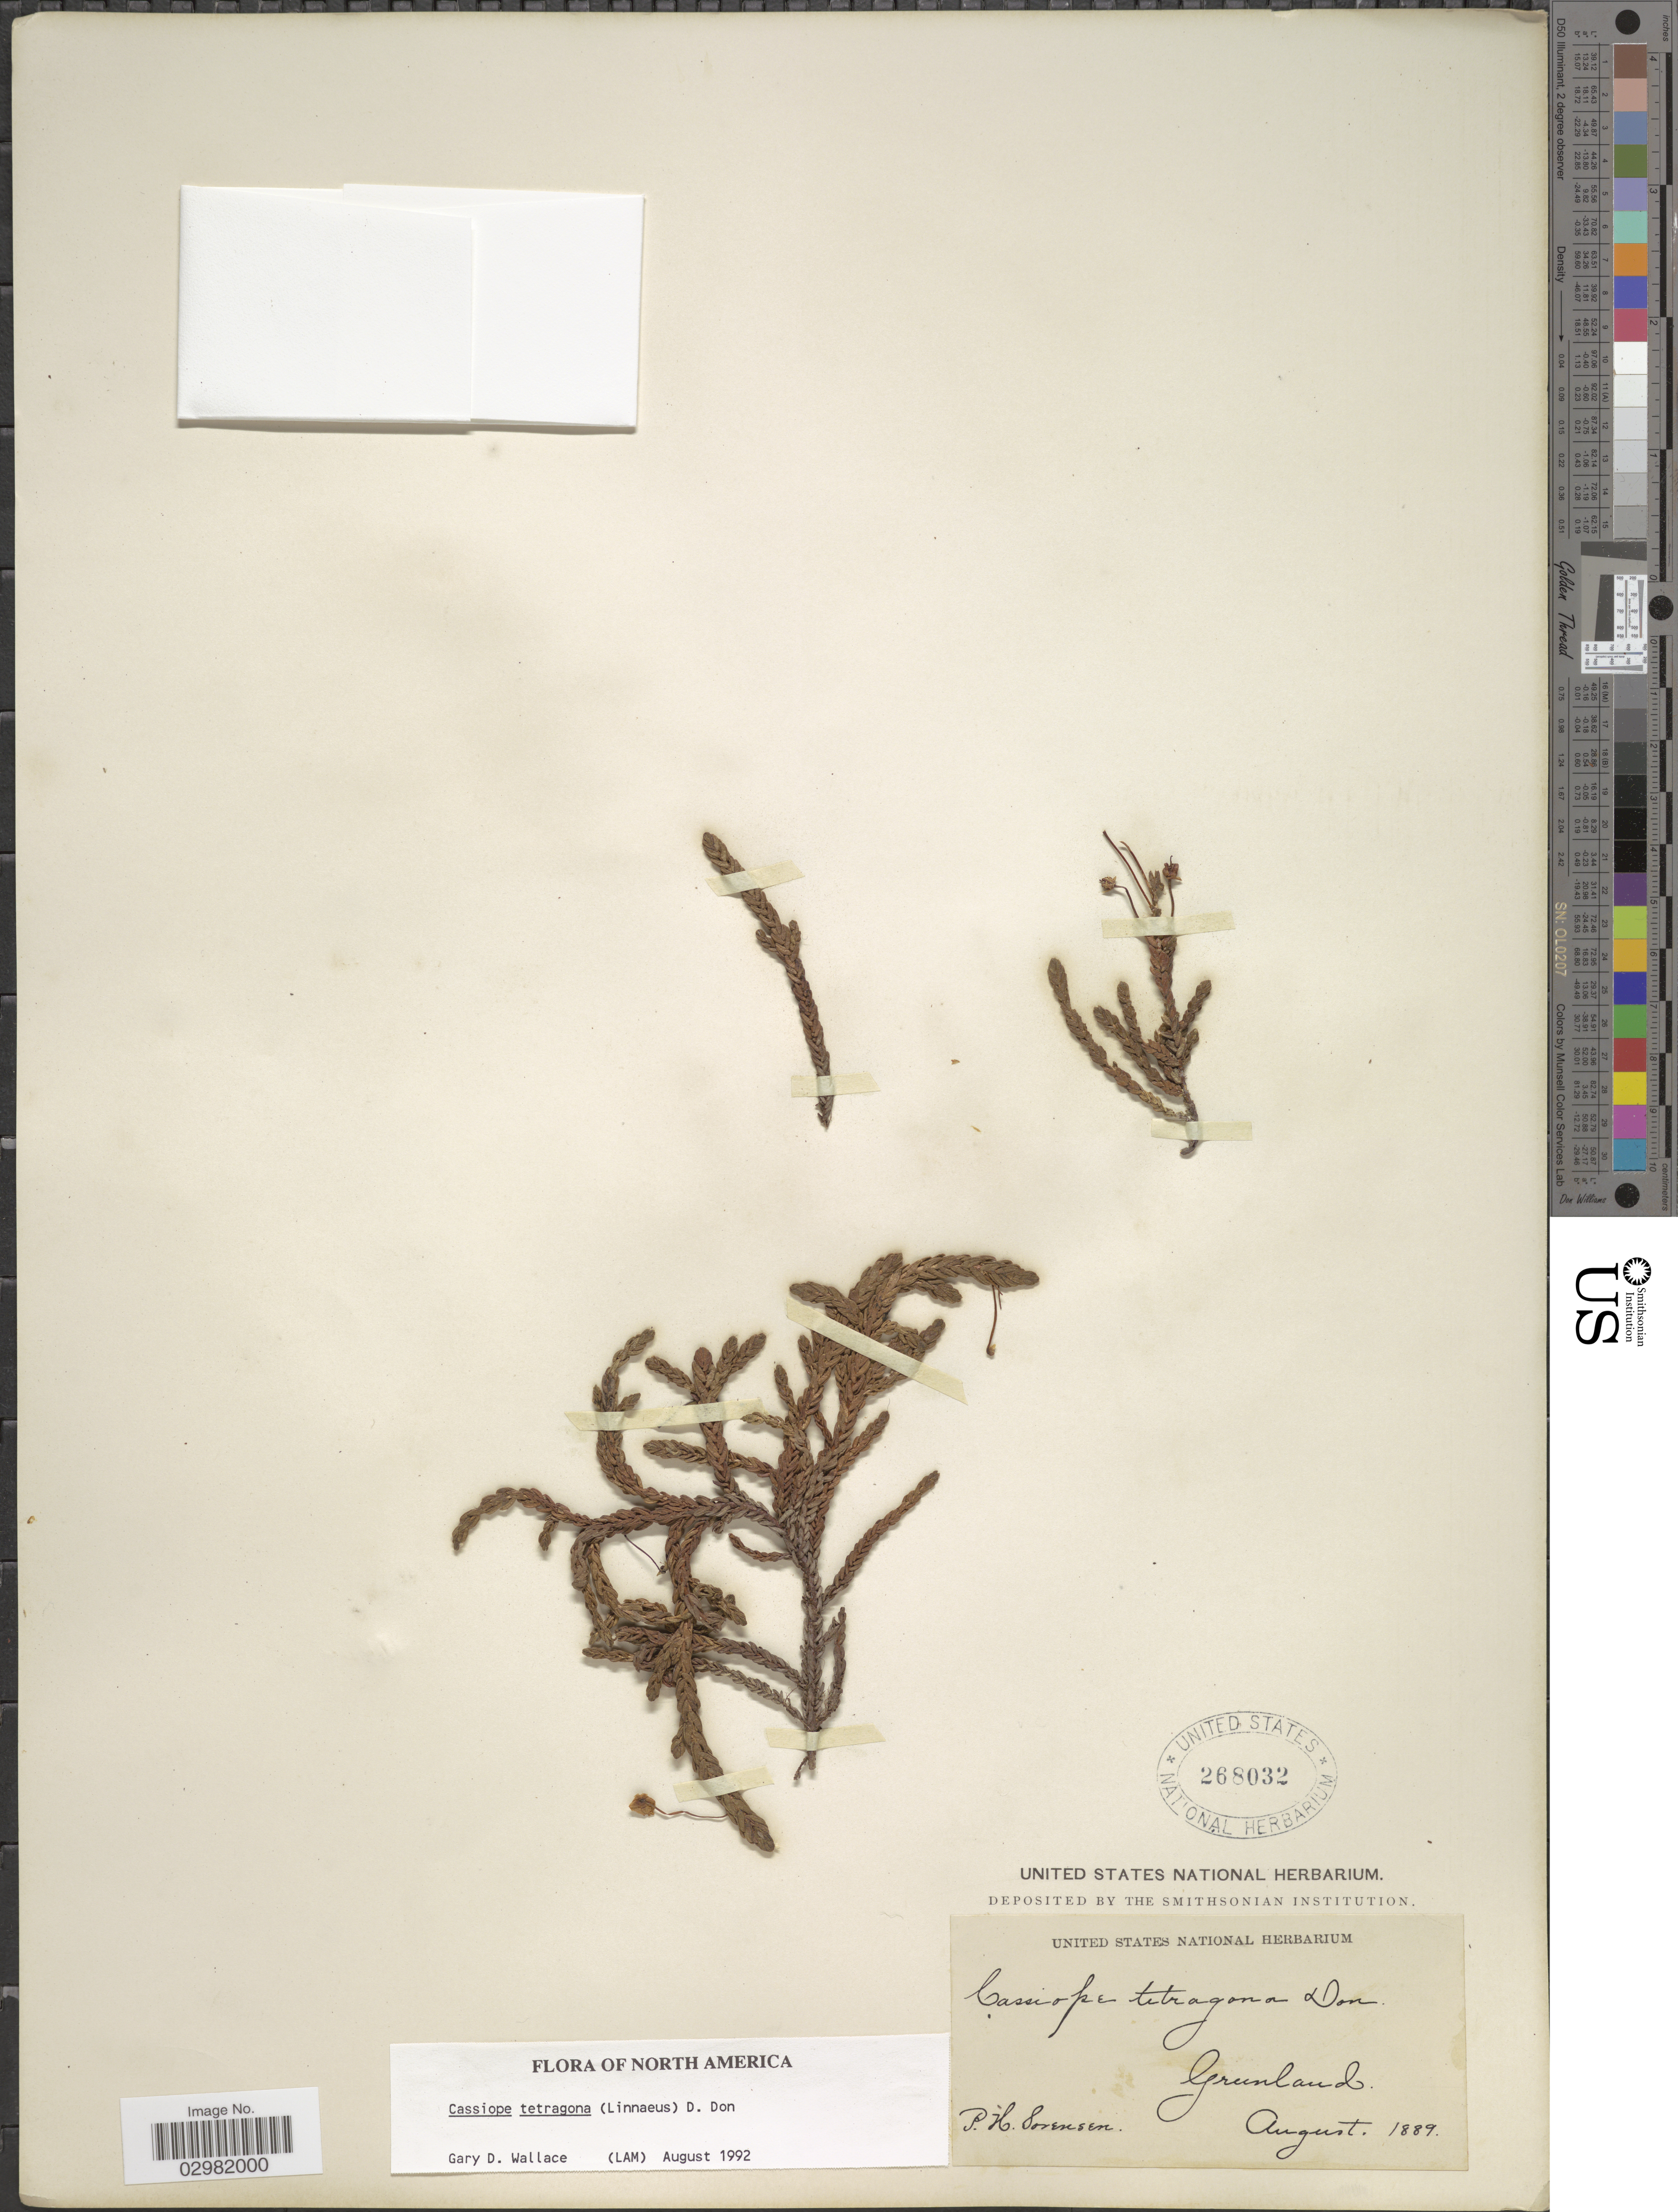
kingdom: Plantae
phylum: Tracheophyta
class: Magnoliopsida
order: Ericales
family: Ericaceae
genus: Cassiope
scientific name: Cassiope tetragona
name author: (L.) D. Don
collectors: P. Sorensen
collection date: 1889-08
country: Greenland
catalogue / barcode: US 268032